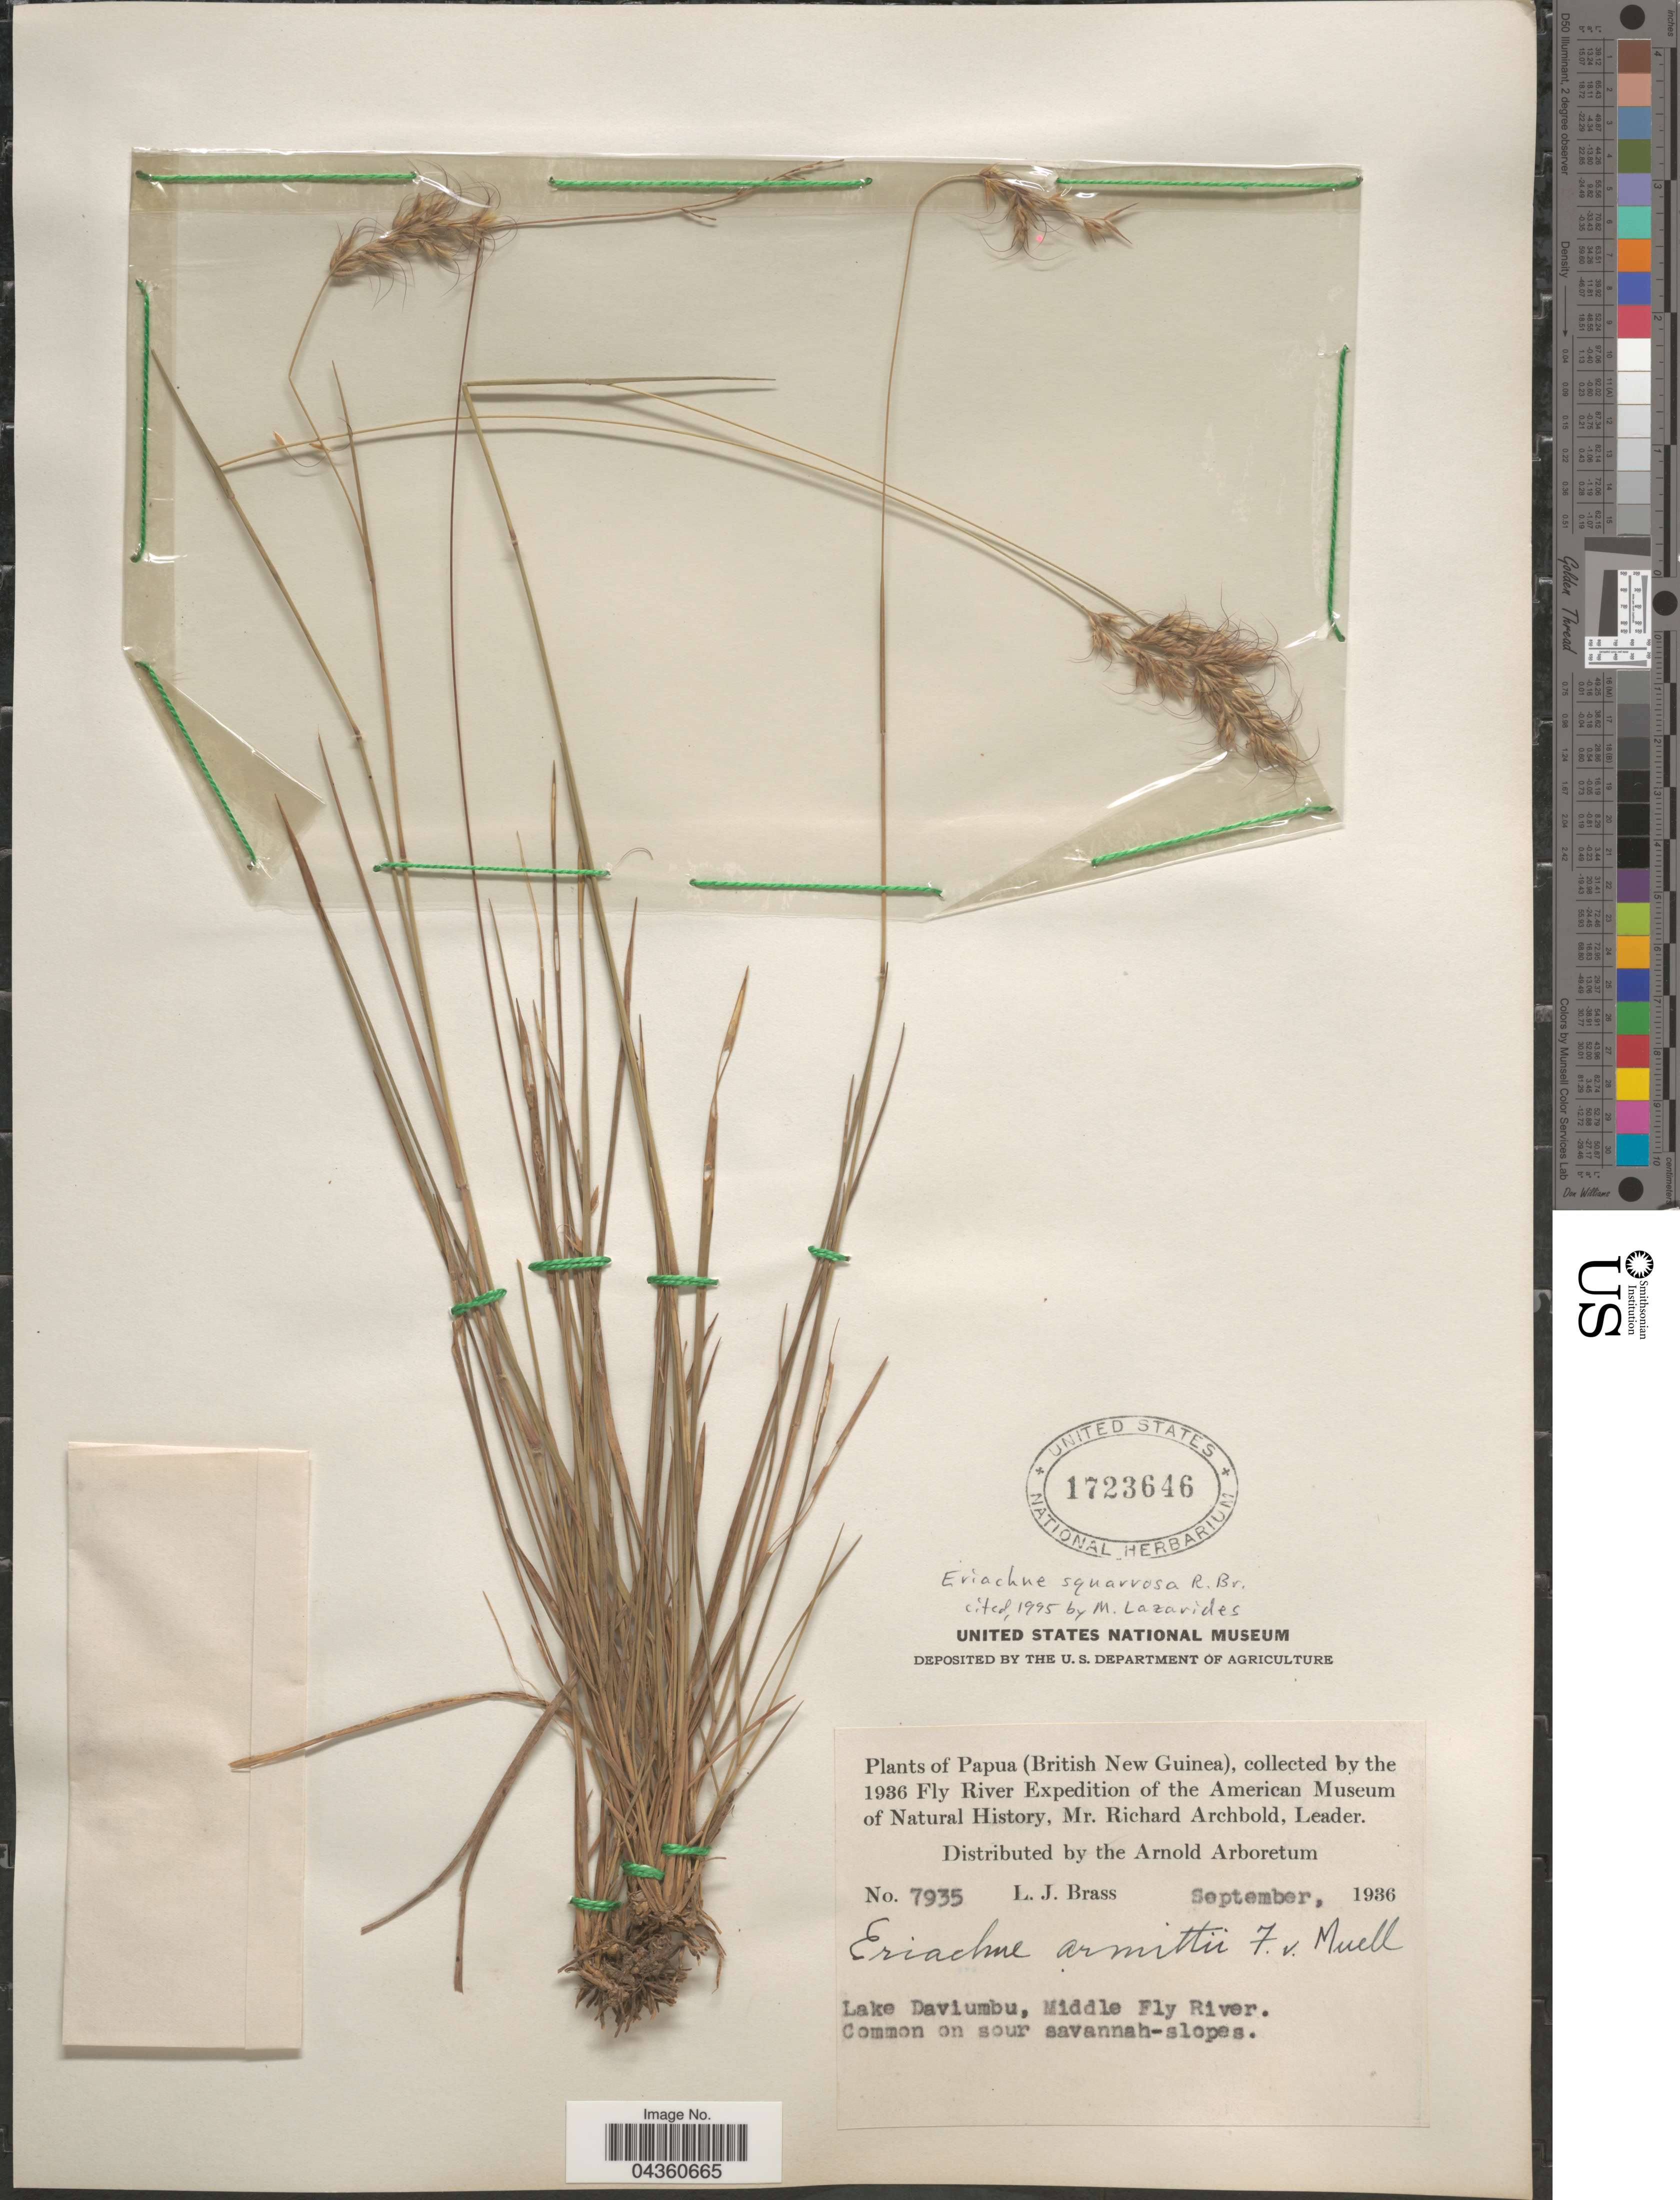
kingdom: Plantae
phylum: Tracheophyta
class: Liliopsida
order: Poales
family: Poaceae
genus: Eriachne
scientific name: Eriachne triseta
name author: Nees ex Steud.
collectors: L. J. Brass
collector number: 7935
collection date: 1936-09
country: Papua New Guinea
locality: Papua (British New Guinea). 1936 Fly River Expedition of the American Museum of Natural History. Lake Daviumbu, Middle Fly River. Common on sour savannah-slopes.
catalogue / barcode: US 1723646